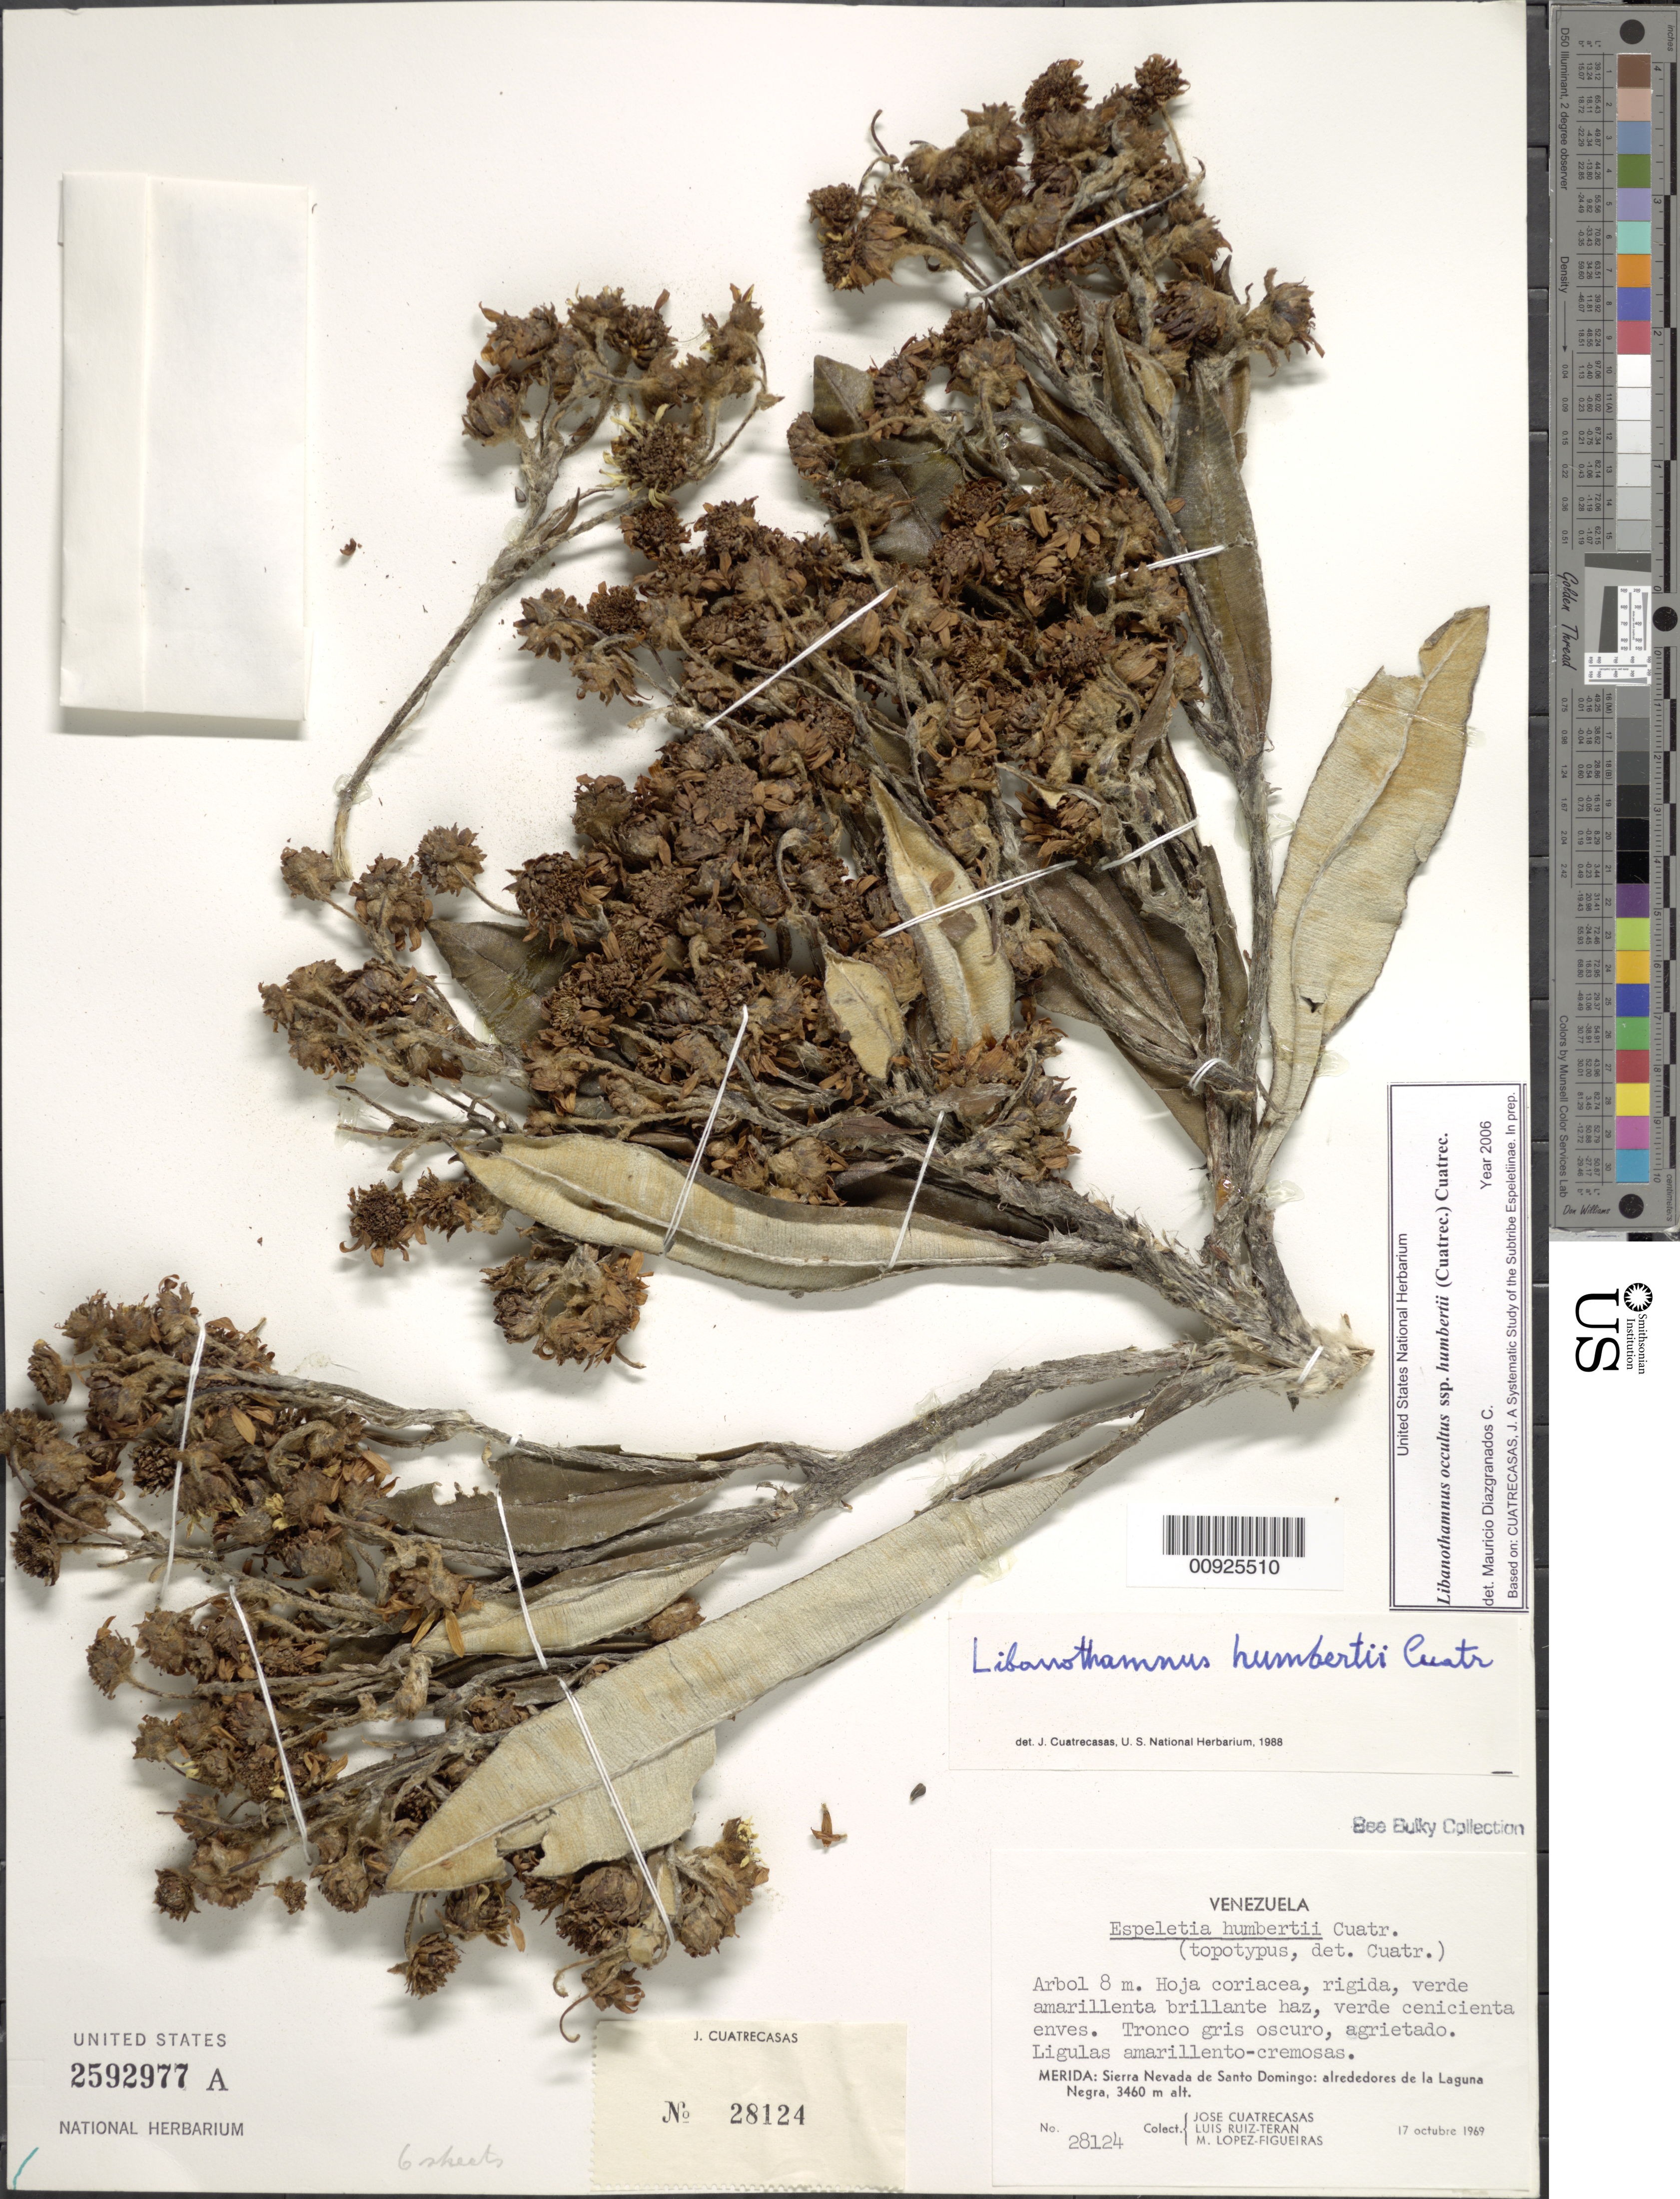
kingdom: Plantae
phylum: Tracheophyta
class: Magnoliopsida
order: Asterales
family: Asteraceae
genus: Libanothamnus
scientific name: Libanothamnus occultus subsp. humbertii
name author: (Cuatrec.) Cuatrec.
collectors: J. Cuatrecasas, L. E. Ruíz-Terán & M. López Figueiras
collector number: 28124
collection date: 1969-10-17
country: Venezuela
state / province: Mérida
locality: Sierra de Santo Domingo, Laguna negra (southeast of Laguna de Mucubají).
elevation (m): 3460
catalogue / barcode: US 2592977